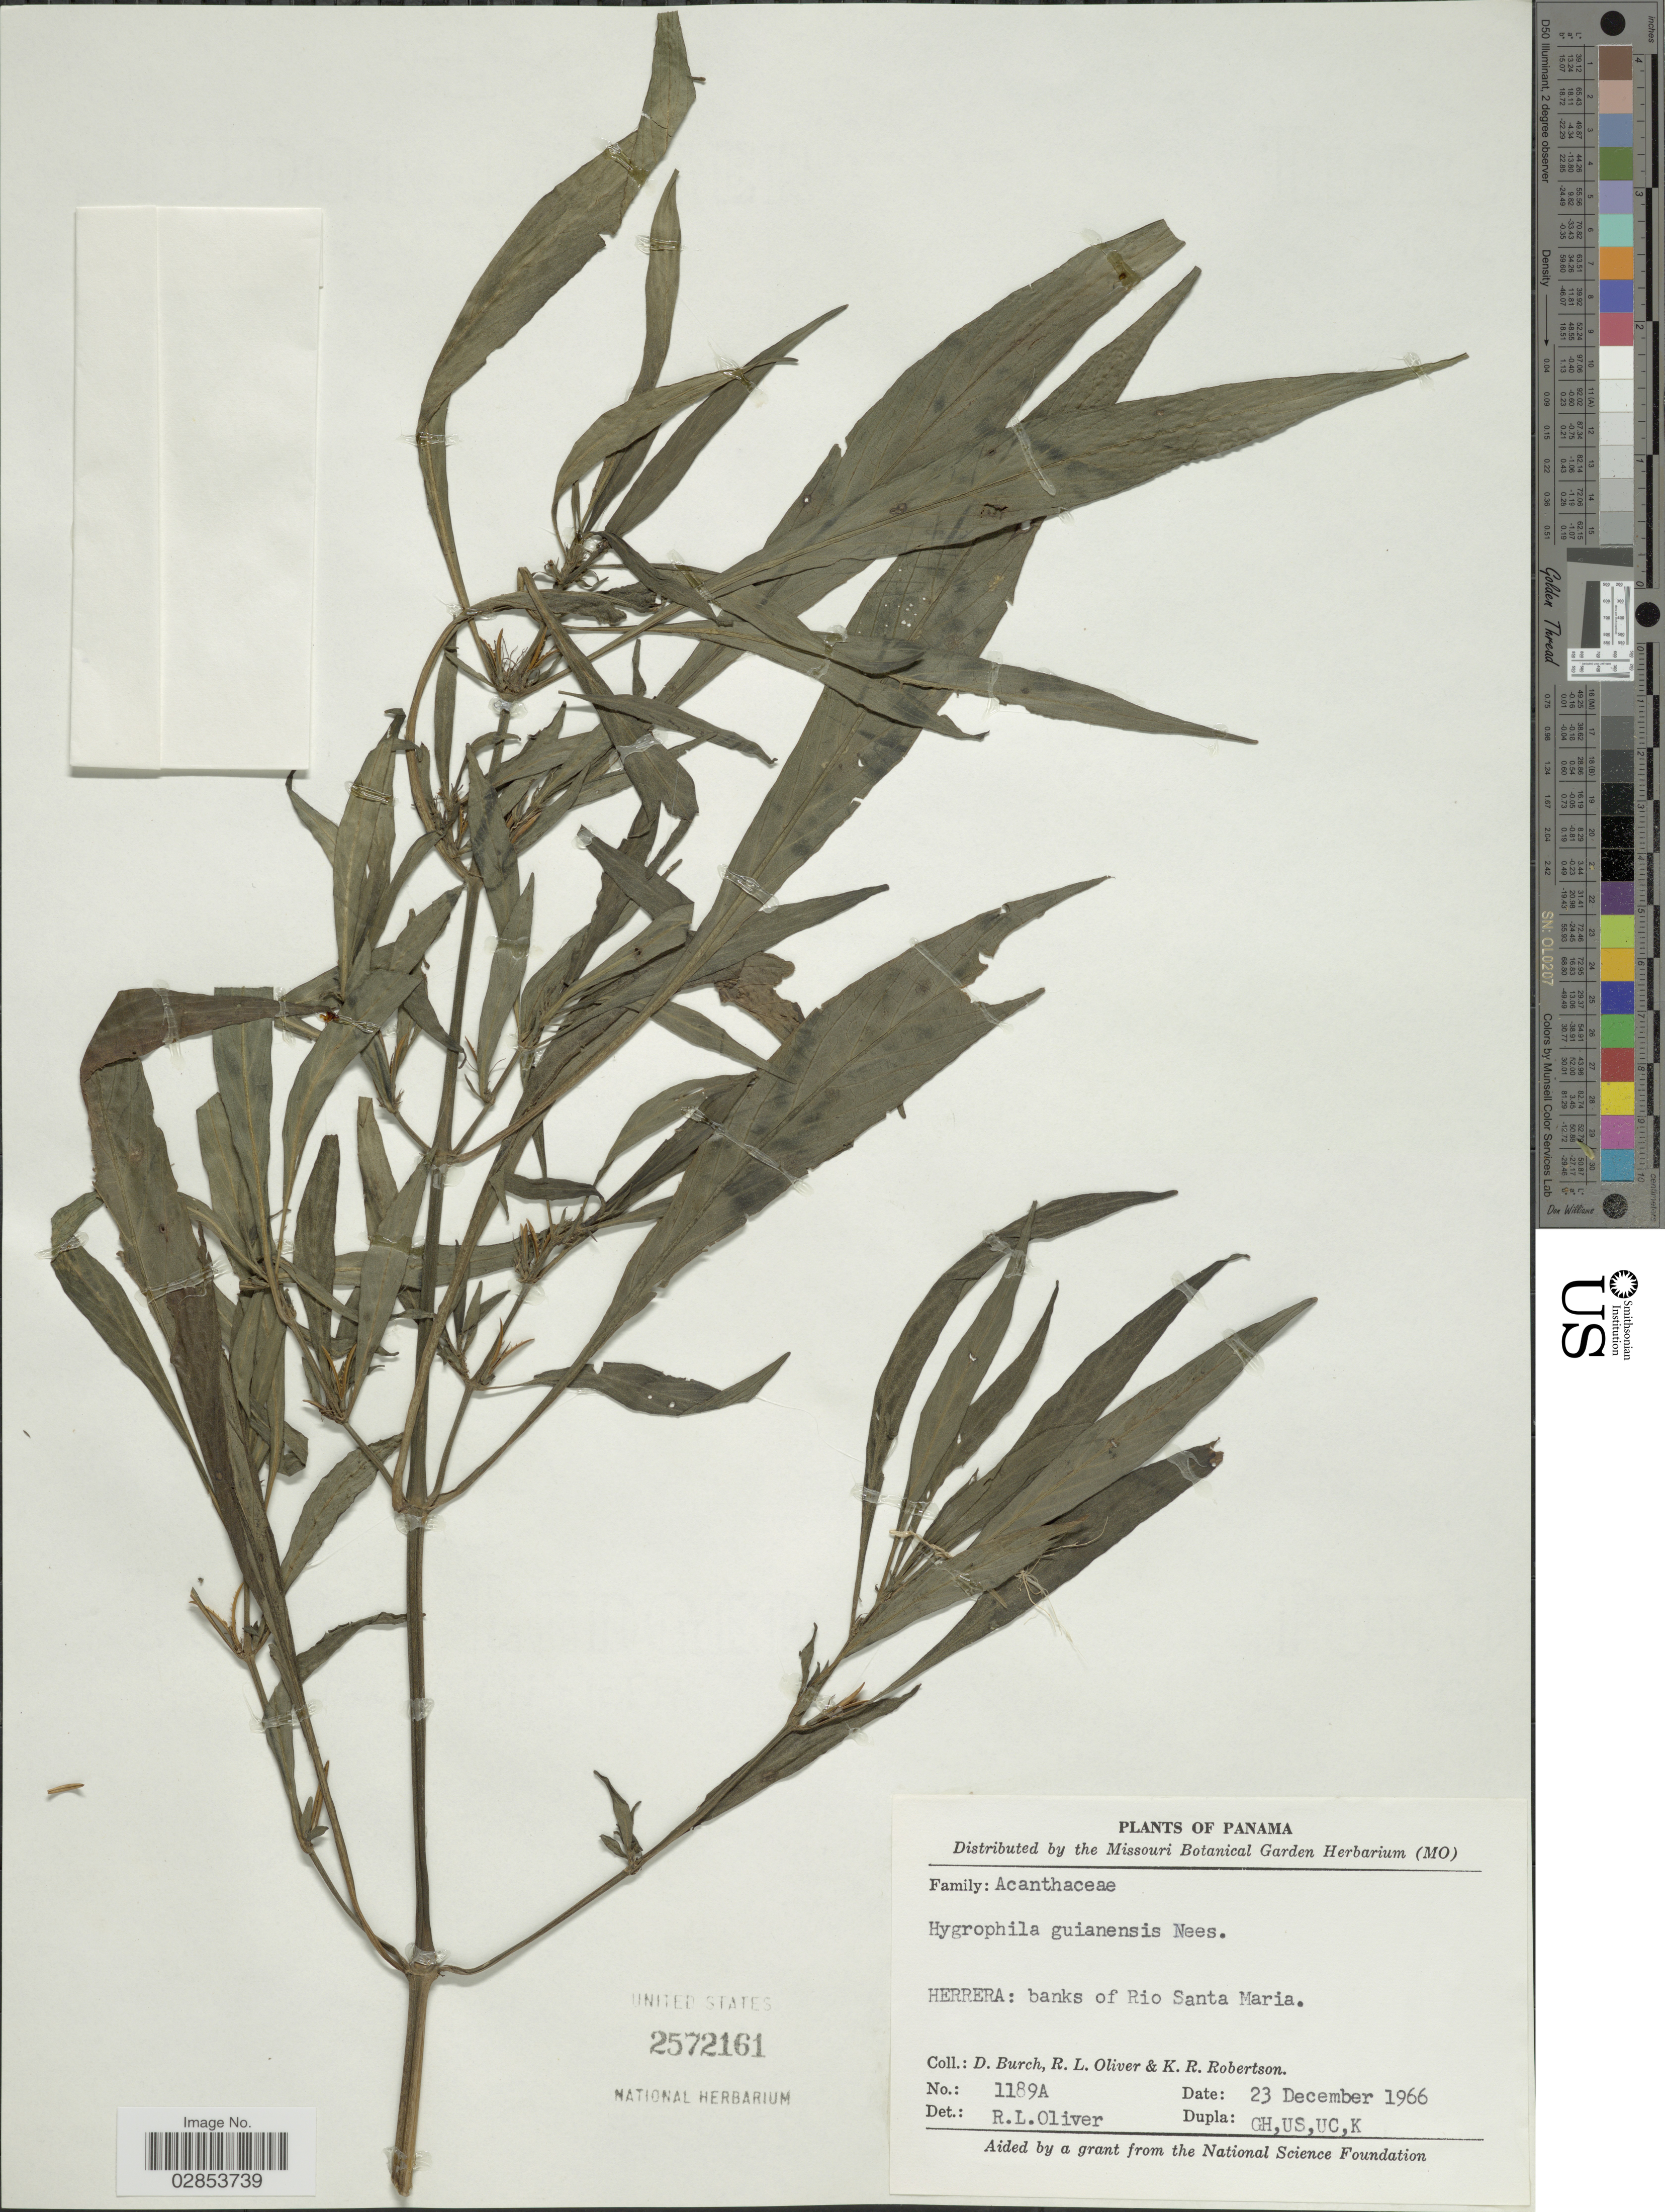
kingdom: Plantae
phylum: Tracheophyta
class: Magnoliopsida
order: Lamiales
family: Acanthaceae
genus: Hygrophila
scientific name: Hygrophila costata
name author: Nees & T. Nees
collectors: D. Burch, R. Oliver & K. Robertson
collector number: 1189A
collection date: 1966-12-23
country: Panama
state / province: Herrera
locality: Banks of Rio Santa Maria.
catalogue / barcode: US 2572161